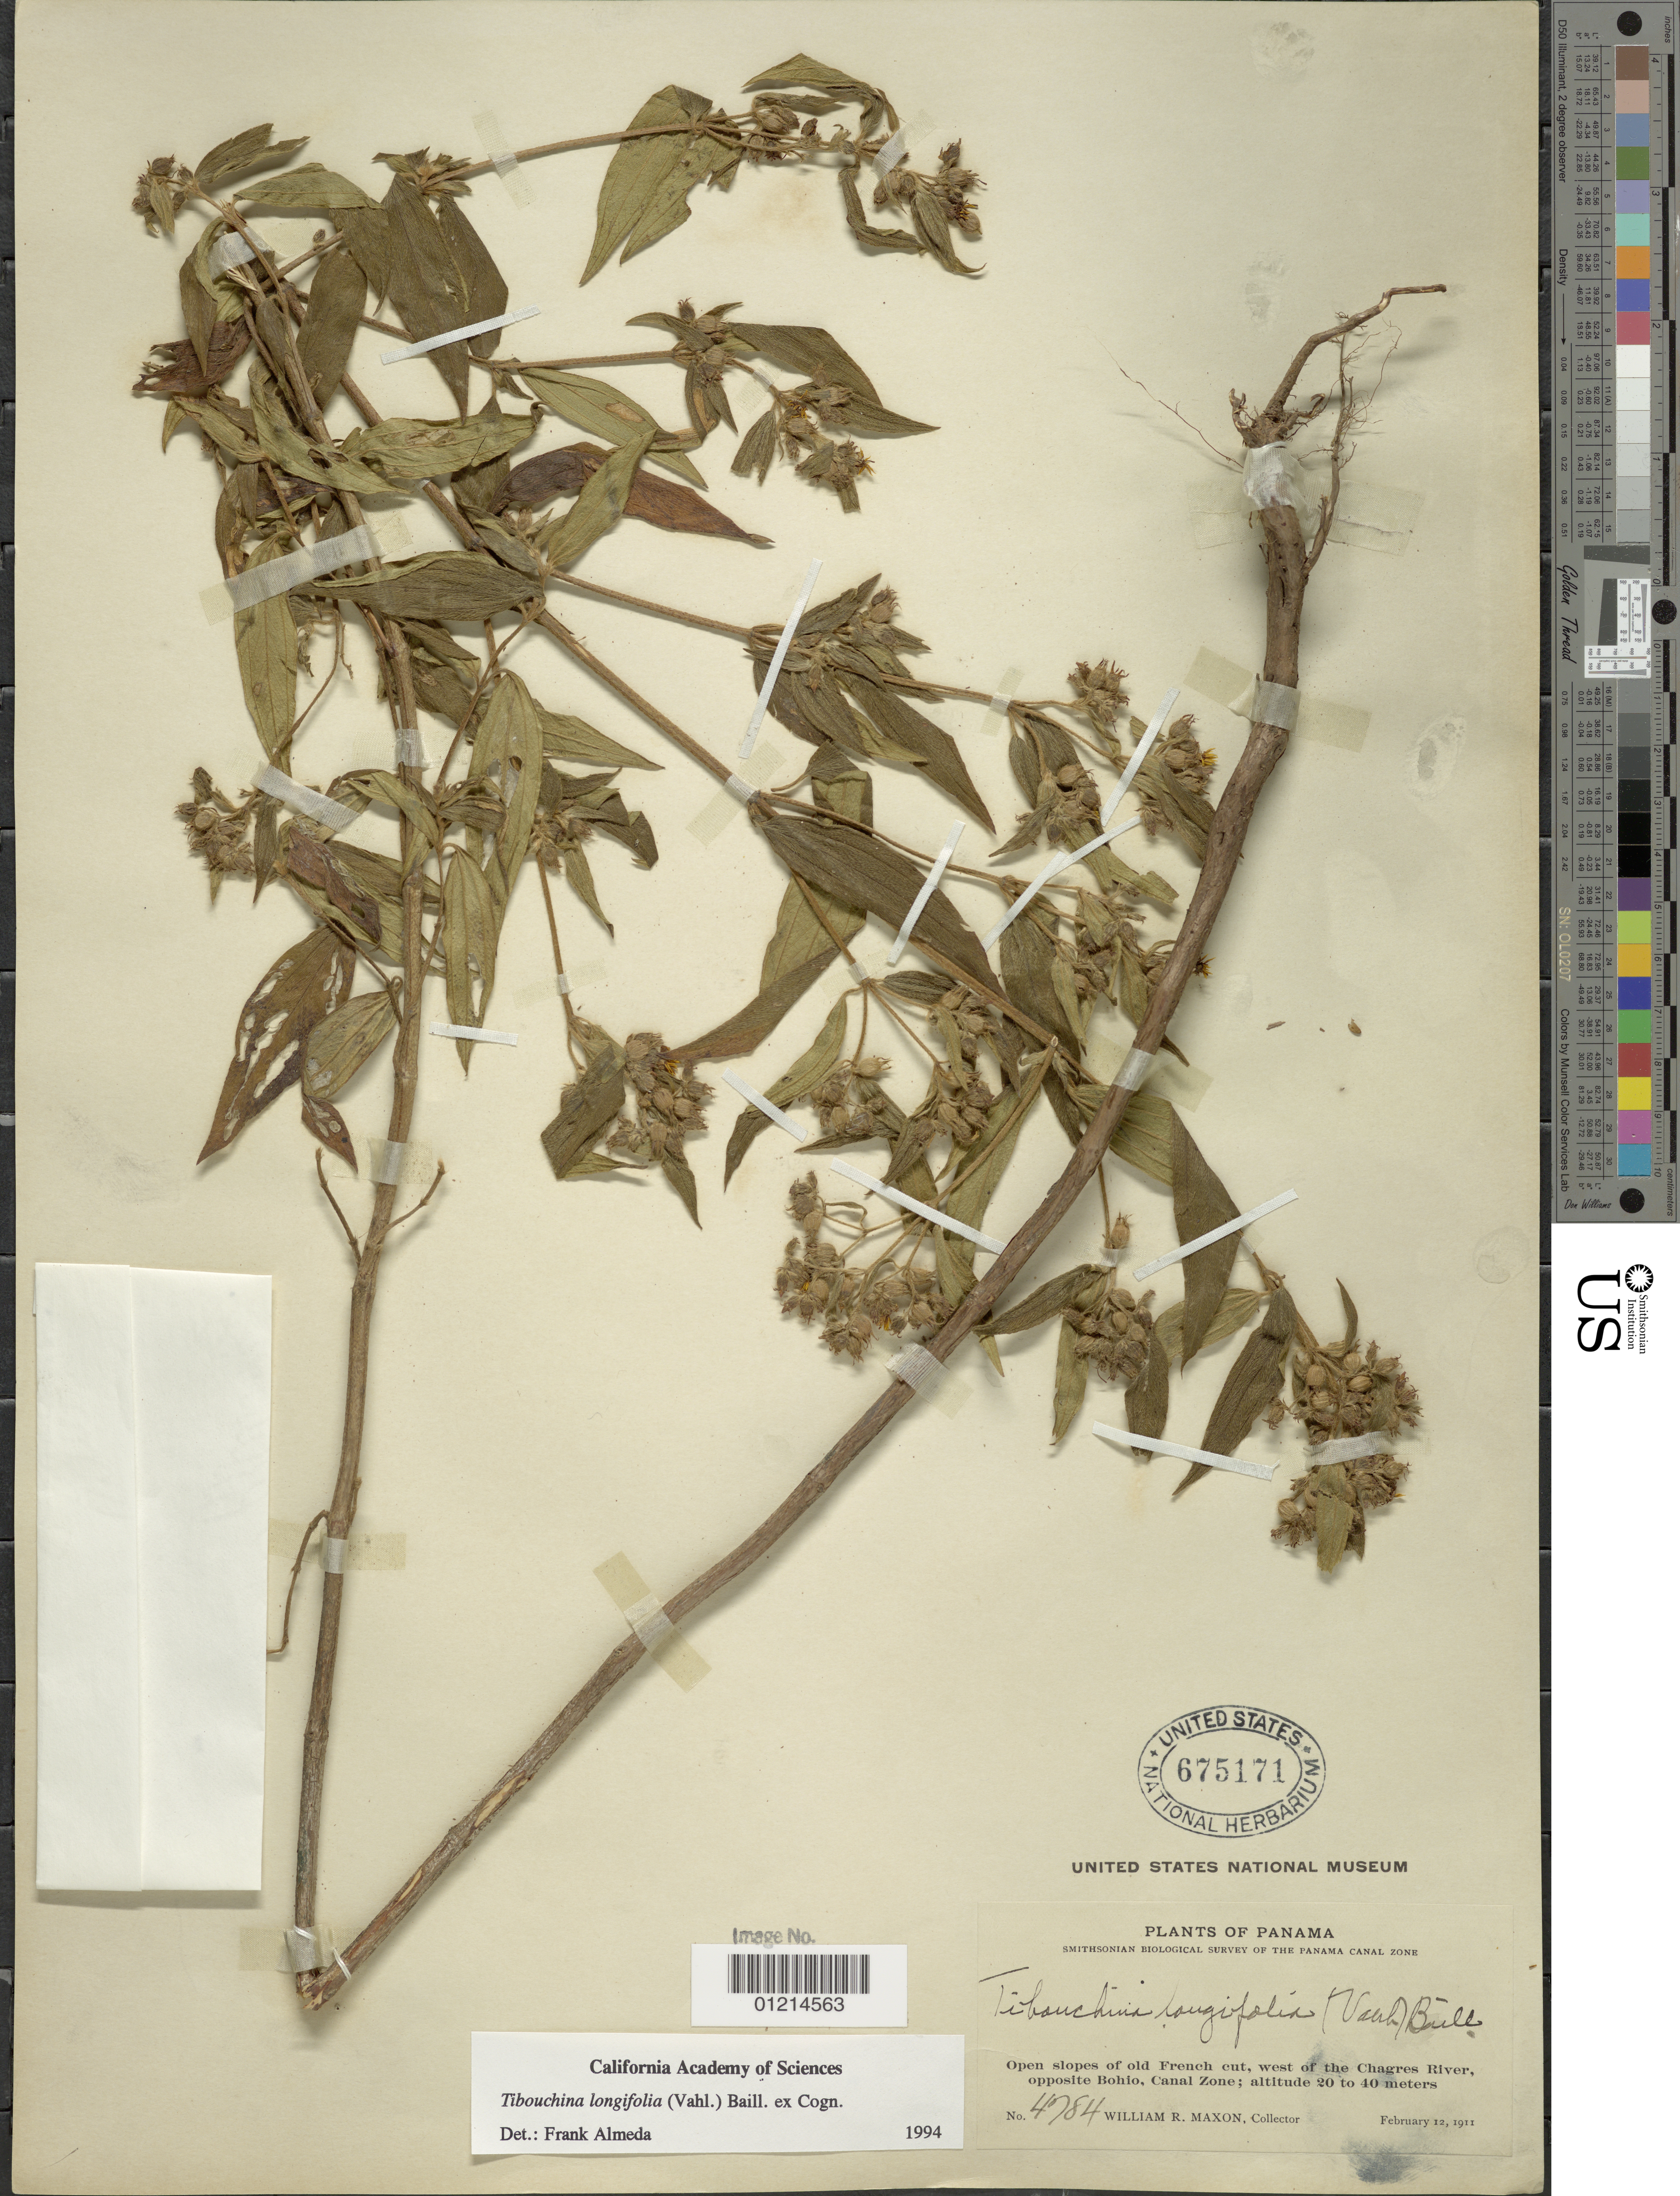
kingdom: Plantae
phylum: Tracheophyta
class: Magnoliopsida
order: Myrtales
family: Melastomataceae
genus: Chaetogastra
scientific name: Chaetogastra longifolia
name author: (Vahl) DC.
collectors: W. R. Maxon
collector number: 4784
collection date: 1911-02-12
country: Panama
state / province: Colón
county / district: Canal Zone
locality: open slopes of old French cut, west of the Chagres River, opposite Bohio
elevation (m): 20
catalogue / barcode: US 675171